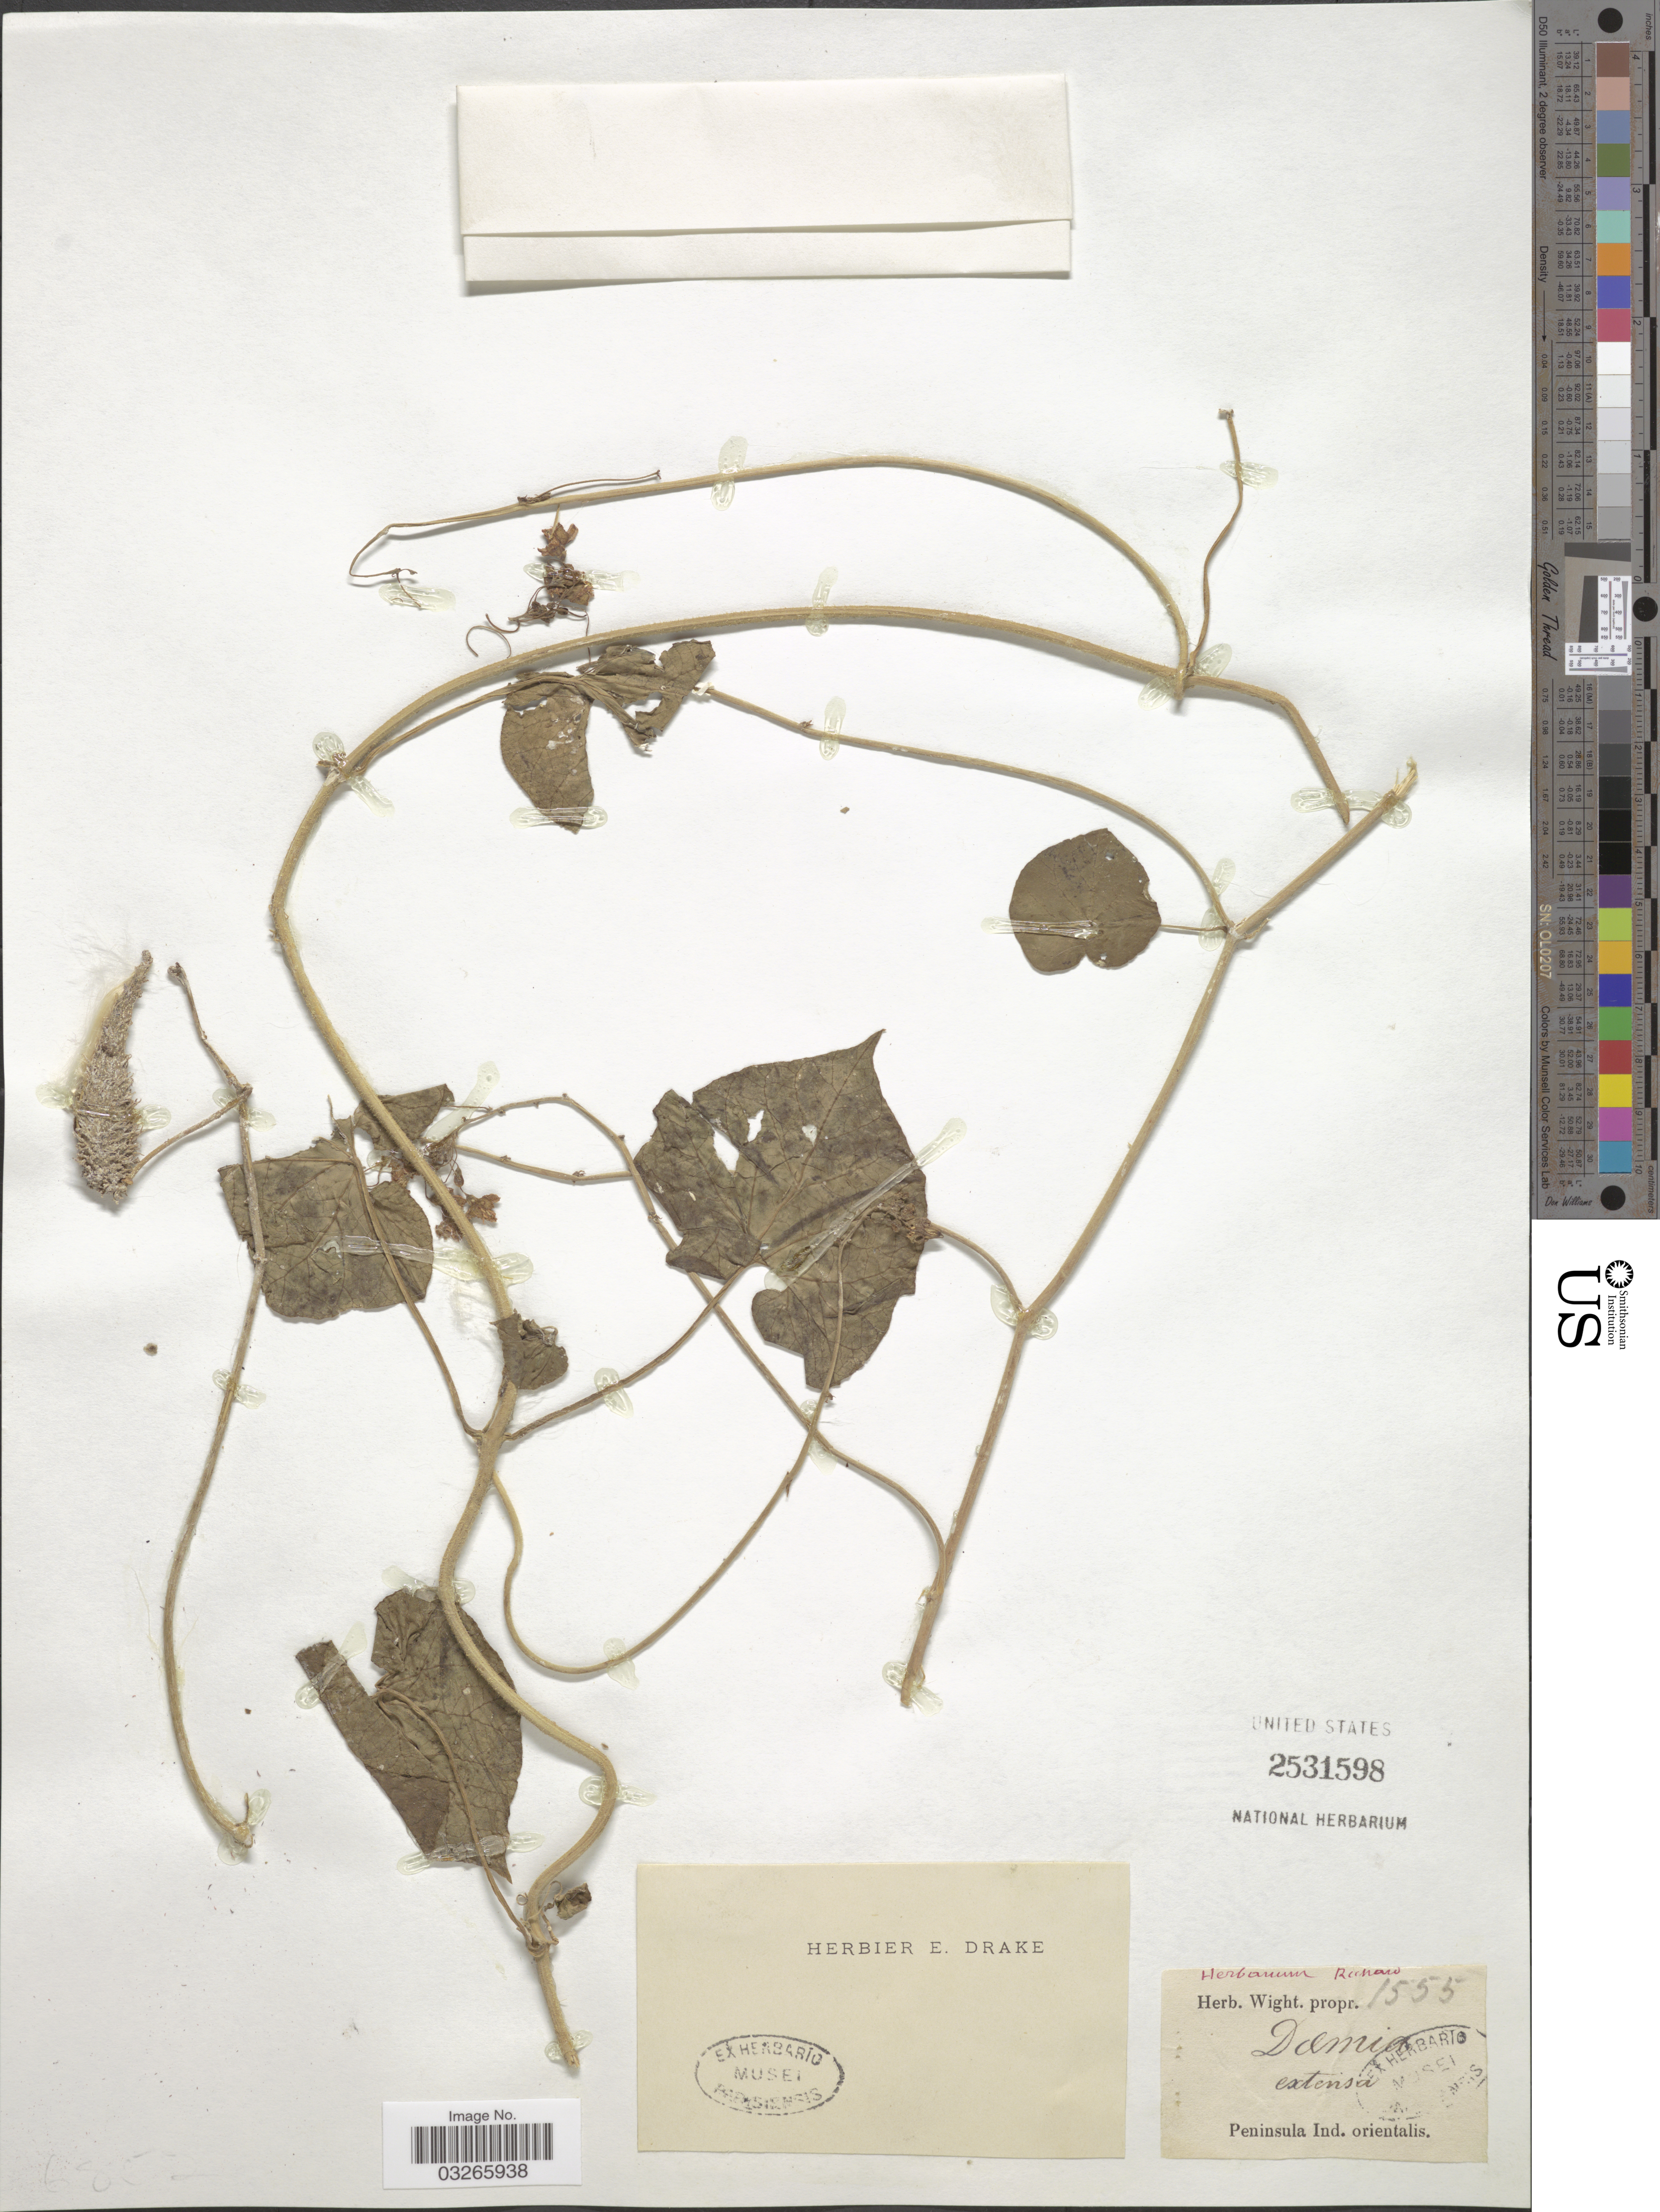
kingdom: Plantae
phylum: Tracheophyta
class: Magnoliopsida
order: Gentianales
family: Apocynaceae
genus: Doemia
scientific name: Doemia extensa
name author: (Jacq.) W.T. Aiton ex Schult.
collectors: ex Herb. Wight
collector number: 1555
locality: Peninsula Ind. orientalis.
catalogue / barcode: US 2531598